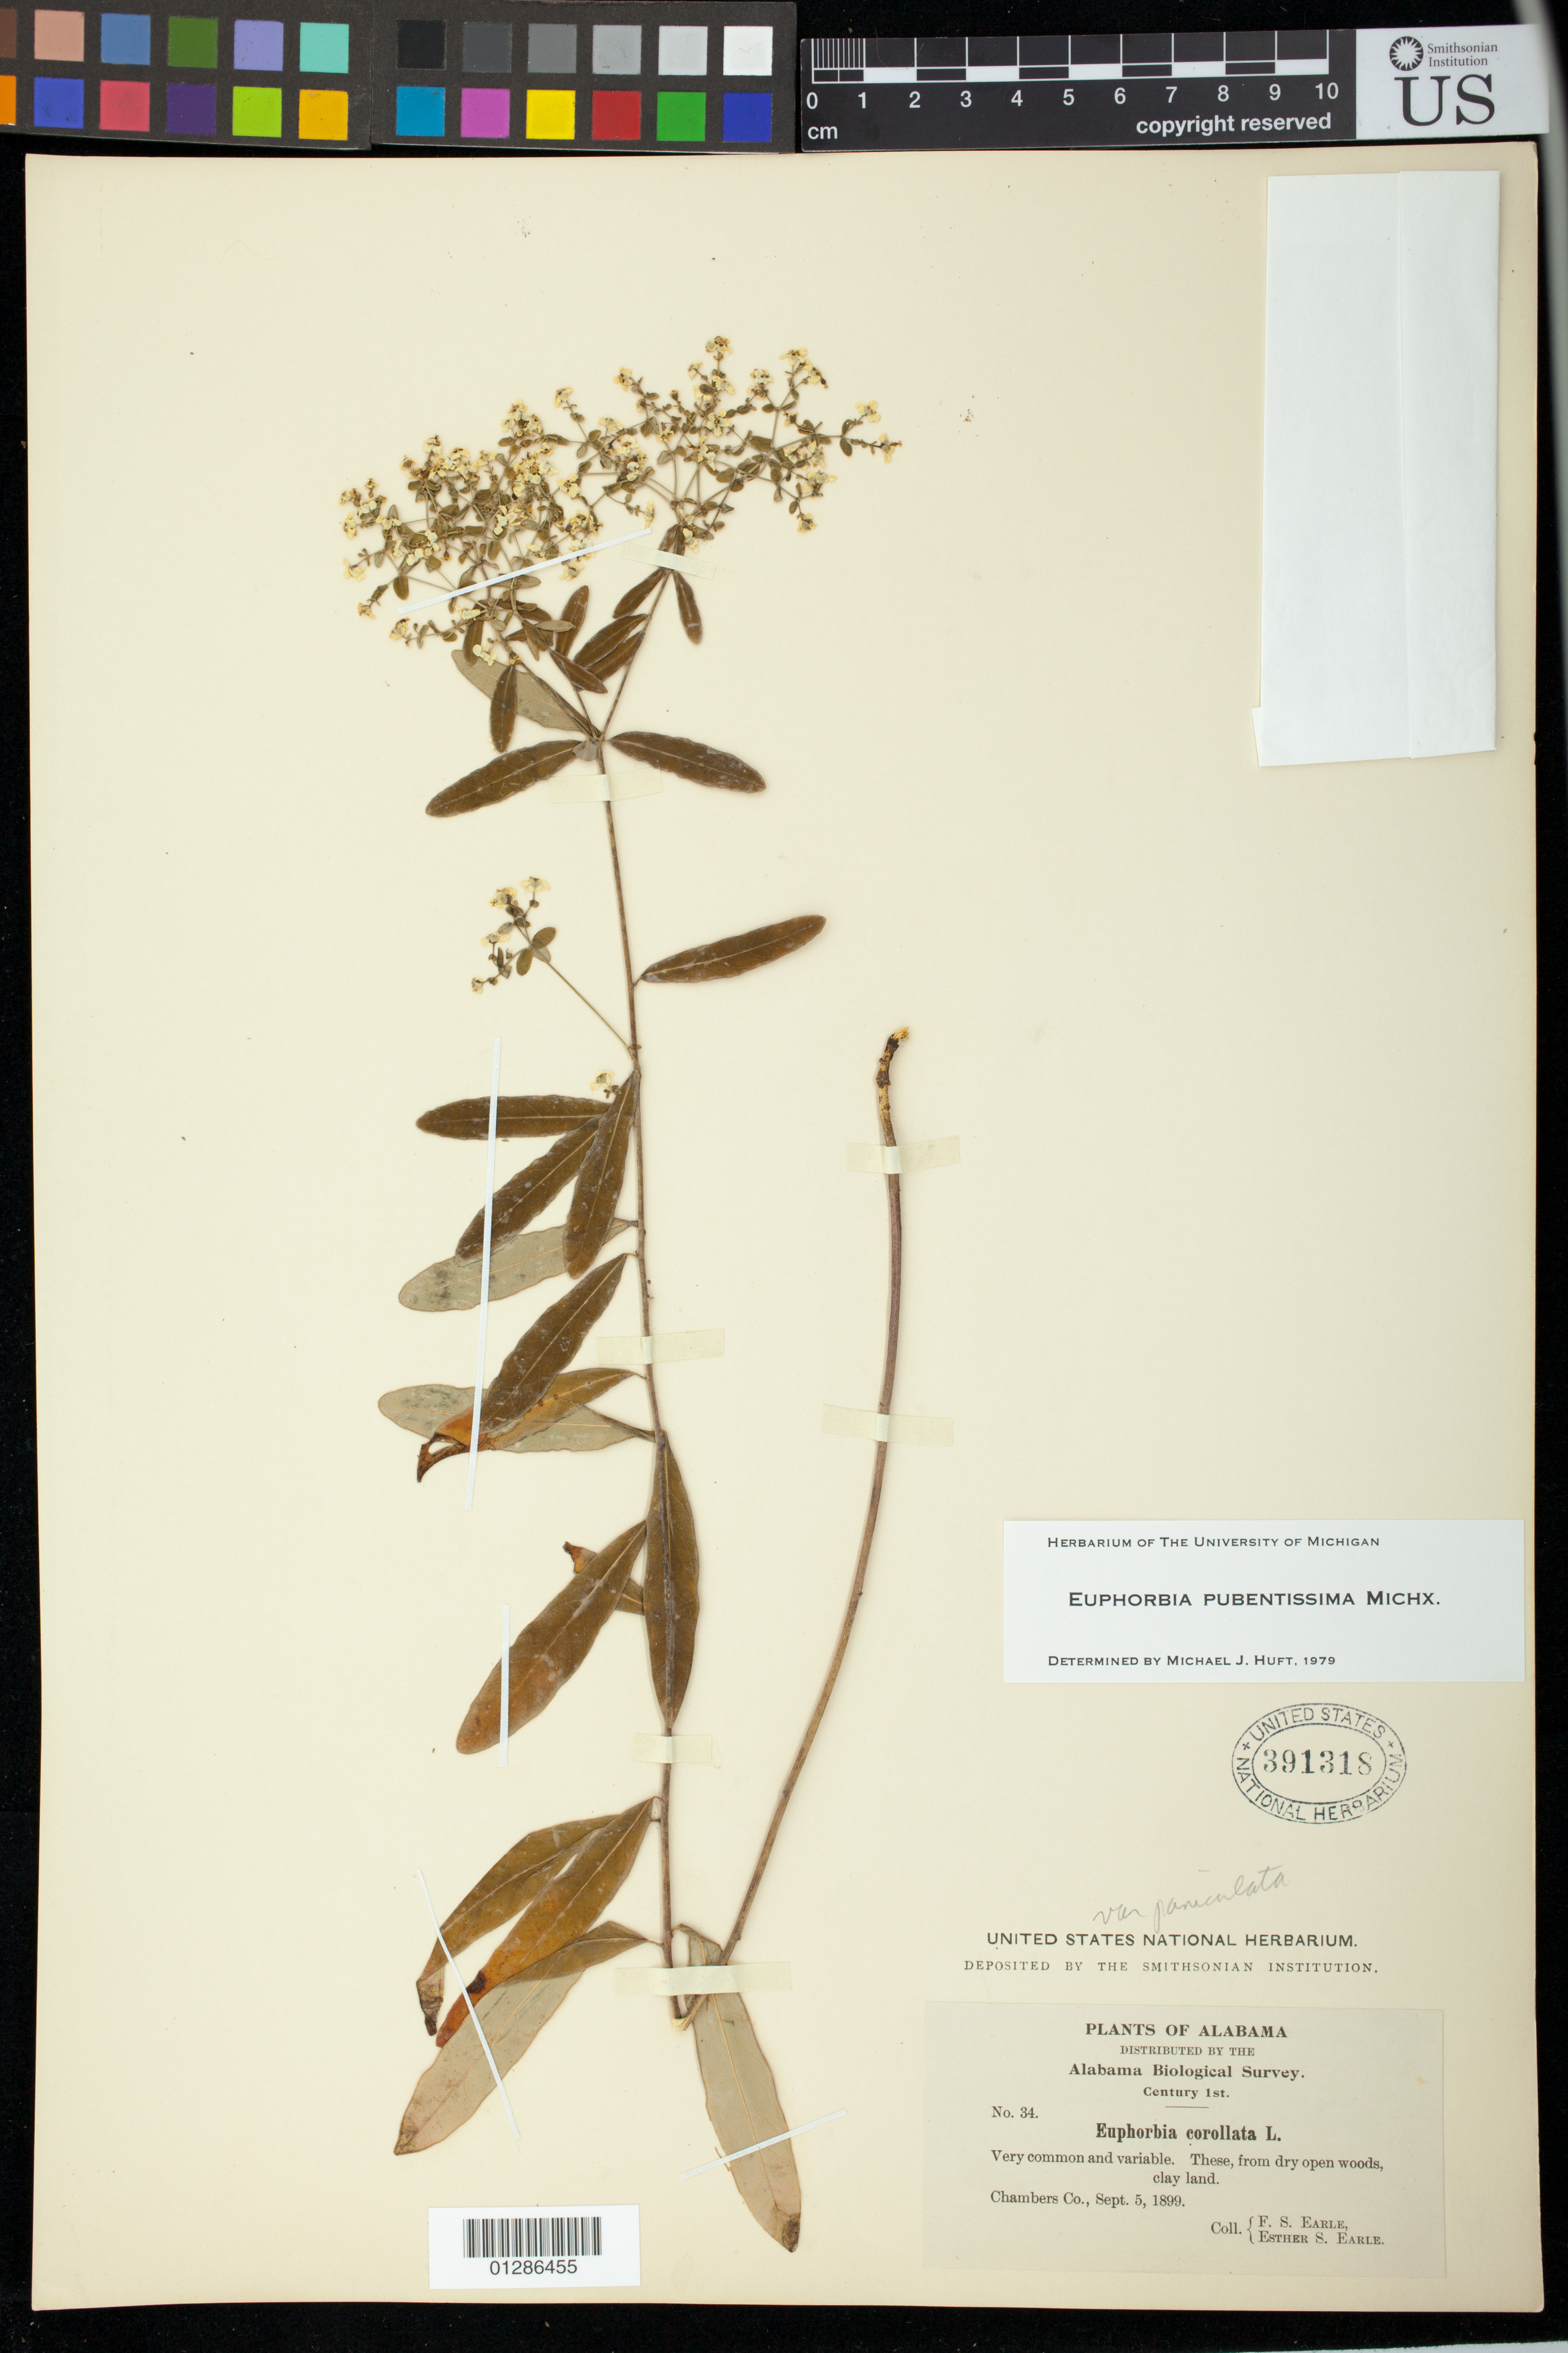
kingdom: Plantae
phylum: Tracheophyta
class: Magnoliopsida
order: Malpighiales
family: Euphorbiaceae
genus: Euphorbia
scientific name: Euphorbia pubentissima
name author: Michx.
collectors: F. S. Earle & E. S. Earle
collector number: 34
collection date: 1899-09-05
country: United States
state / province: Alabama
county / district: Chambers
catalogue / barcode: US 391318